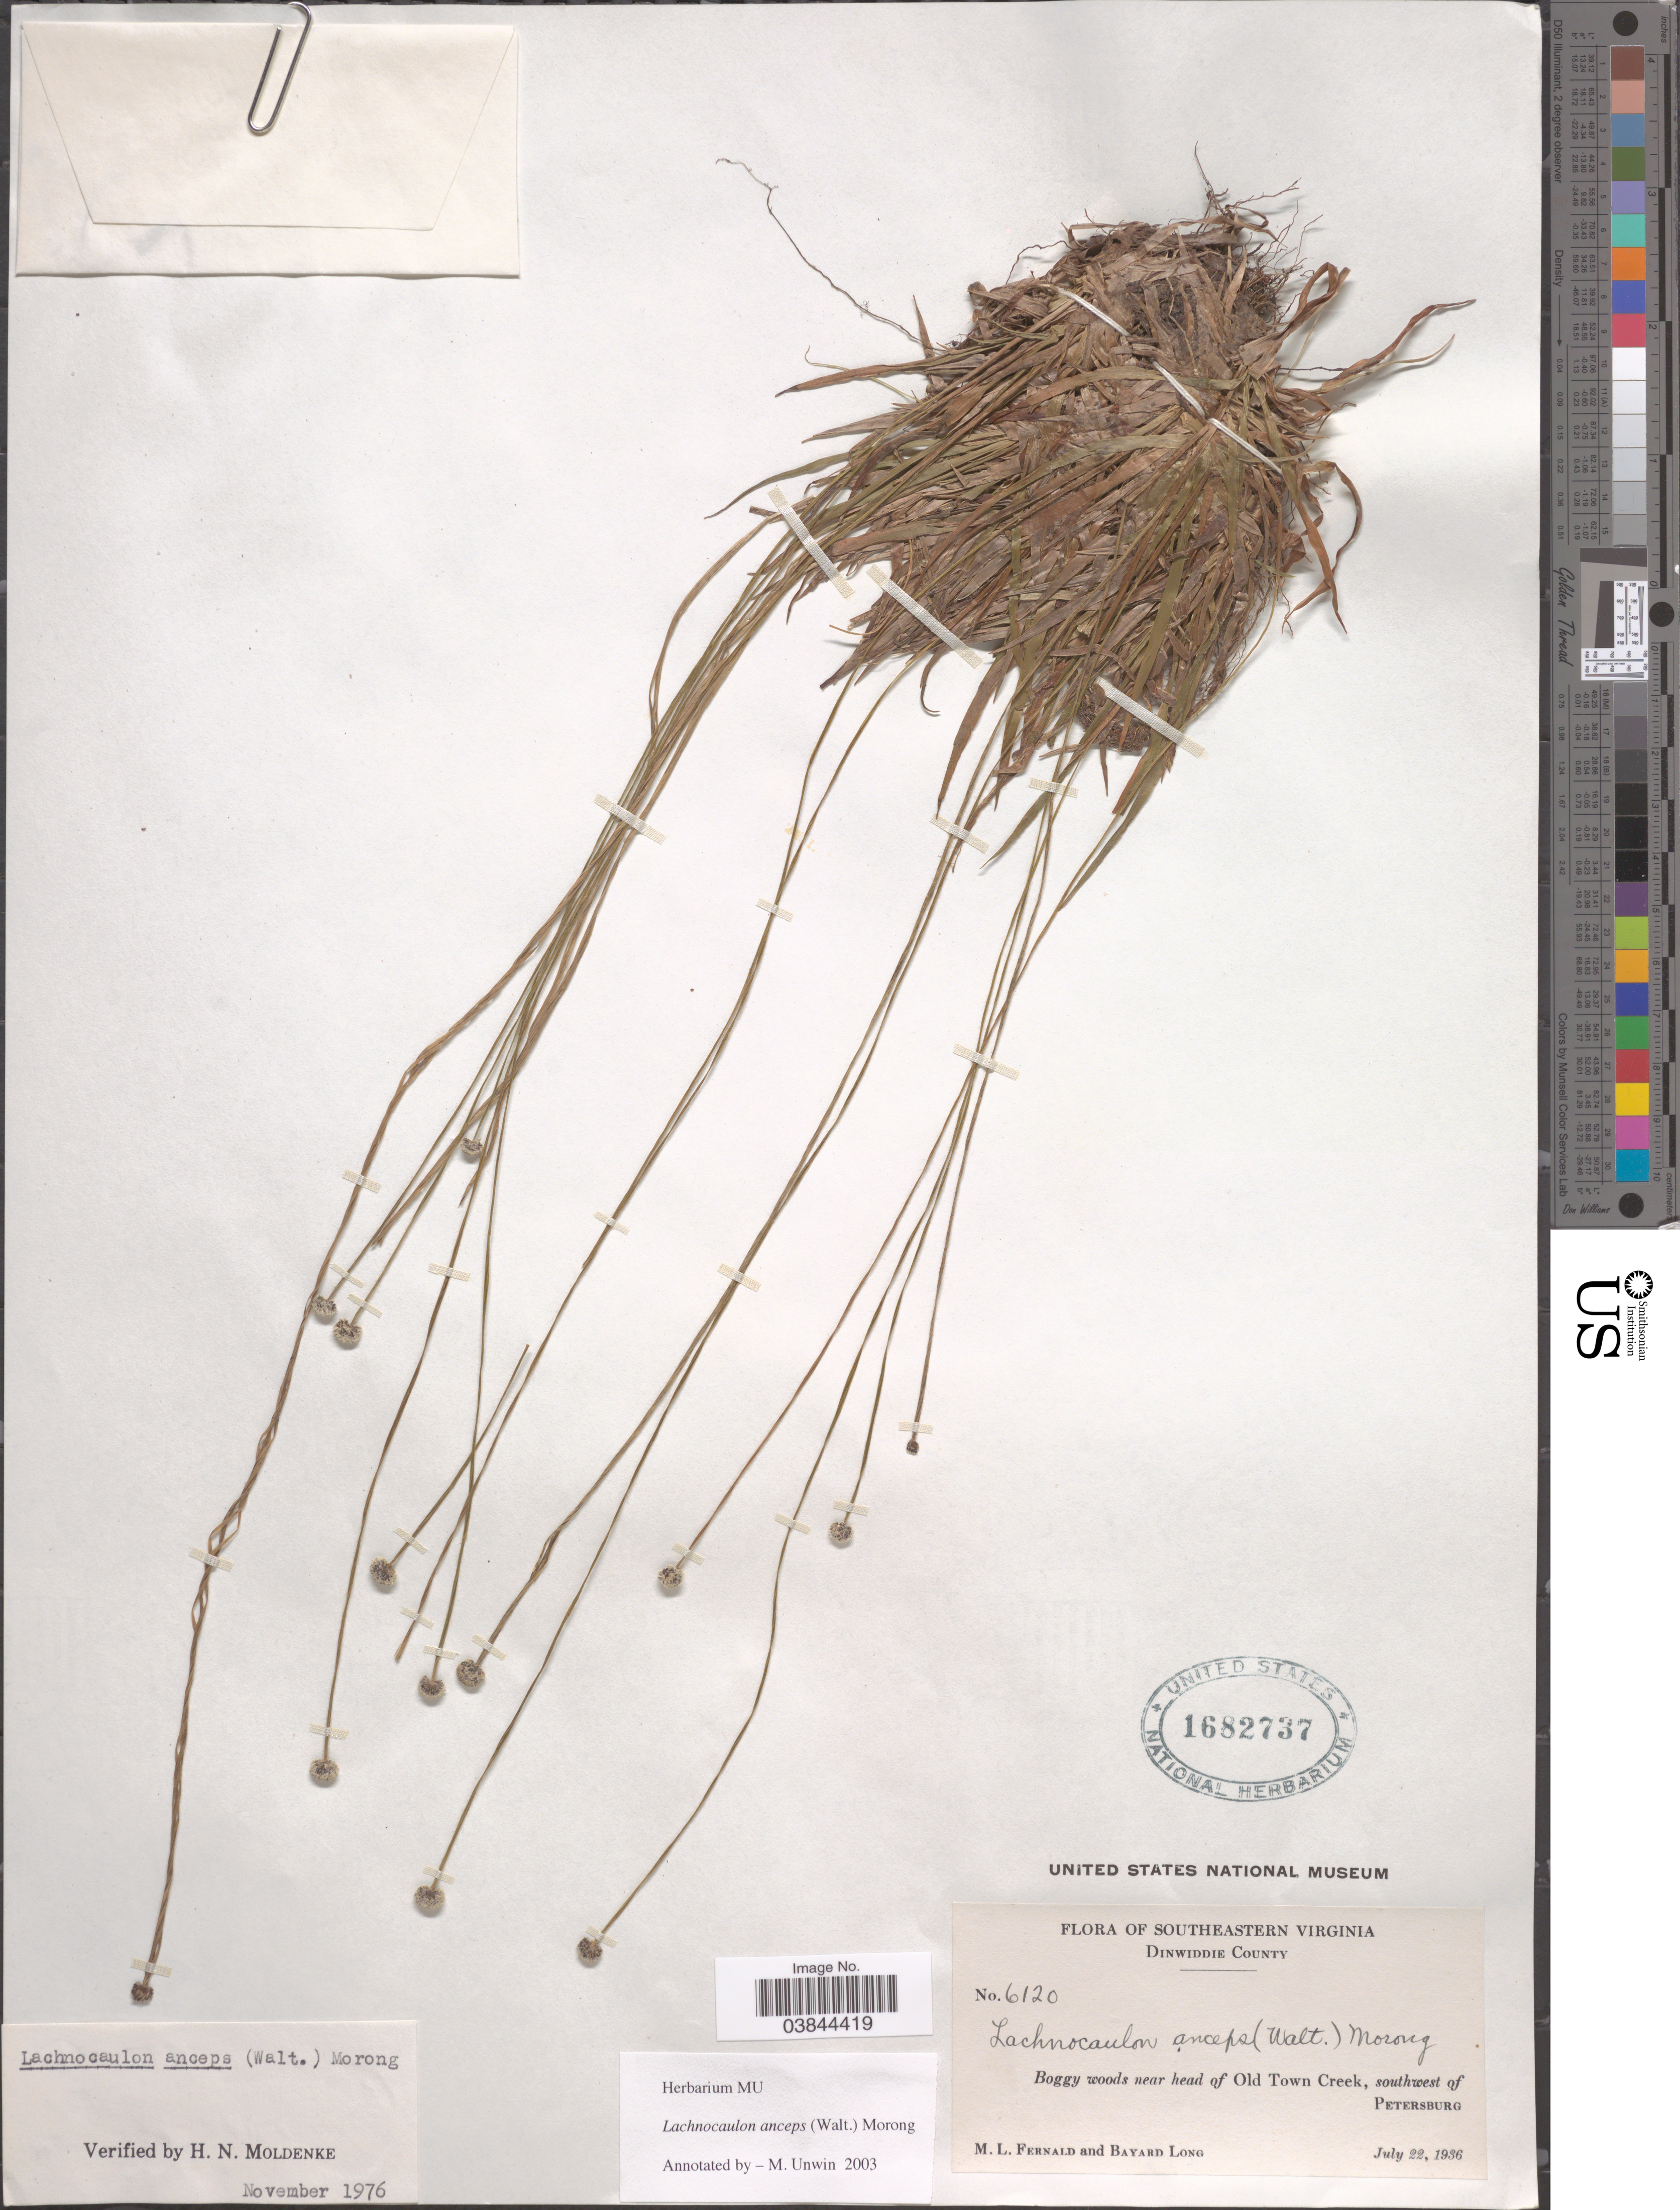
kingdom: Plantae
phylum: Tracheophyta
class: Liliopsida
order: Poales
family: Eriocaulaceae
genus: Lachnocaulon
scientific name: Lachnocaulon anceps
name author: (Walter) Morong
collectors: M. L. Fernald & B. Long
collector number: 6120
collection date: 1936-07-22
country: United States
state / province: Virginia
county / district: Dinwiddie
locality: Southeastern Virginia. Dinwiddie County. Boggy woods near head of Old Town Creek, southwest of Petersburg.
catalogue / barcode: US 1682737